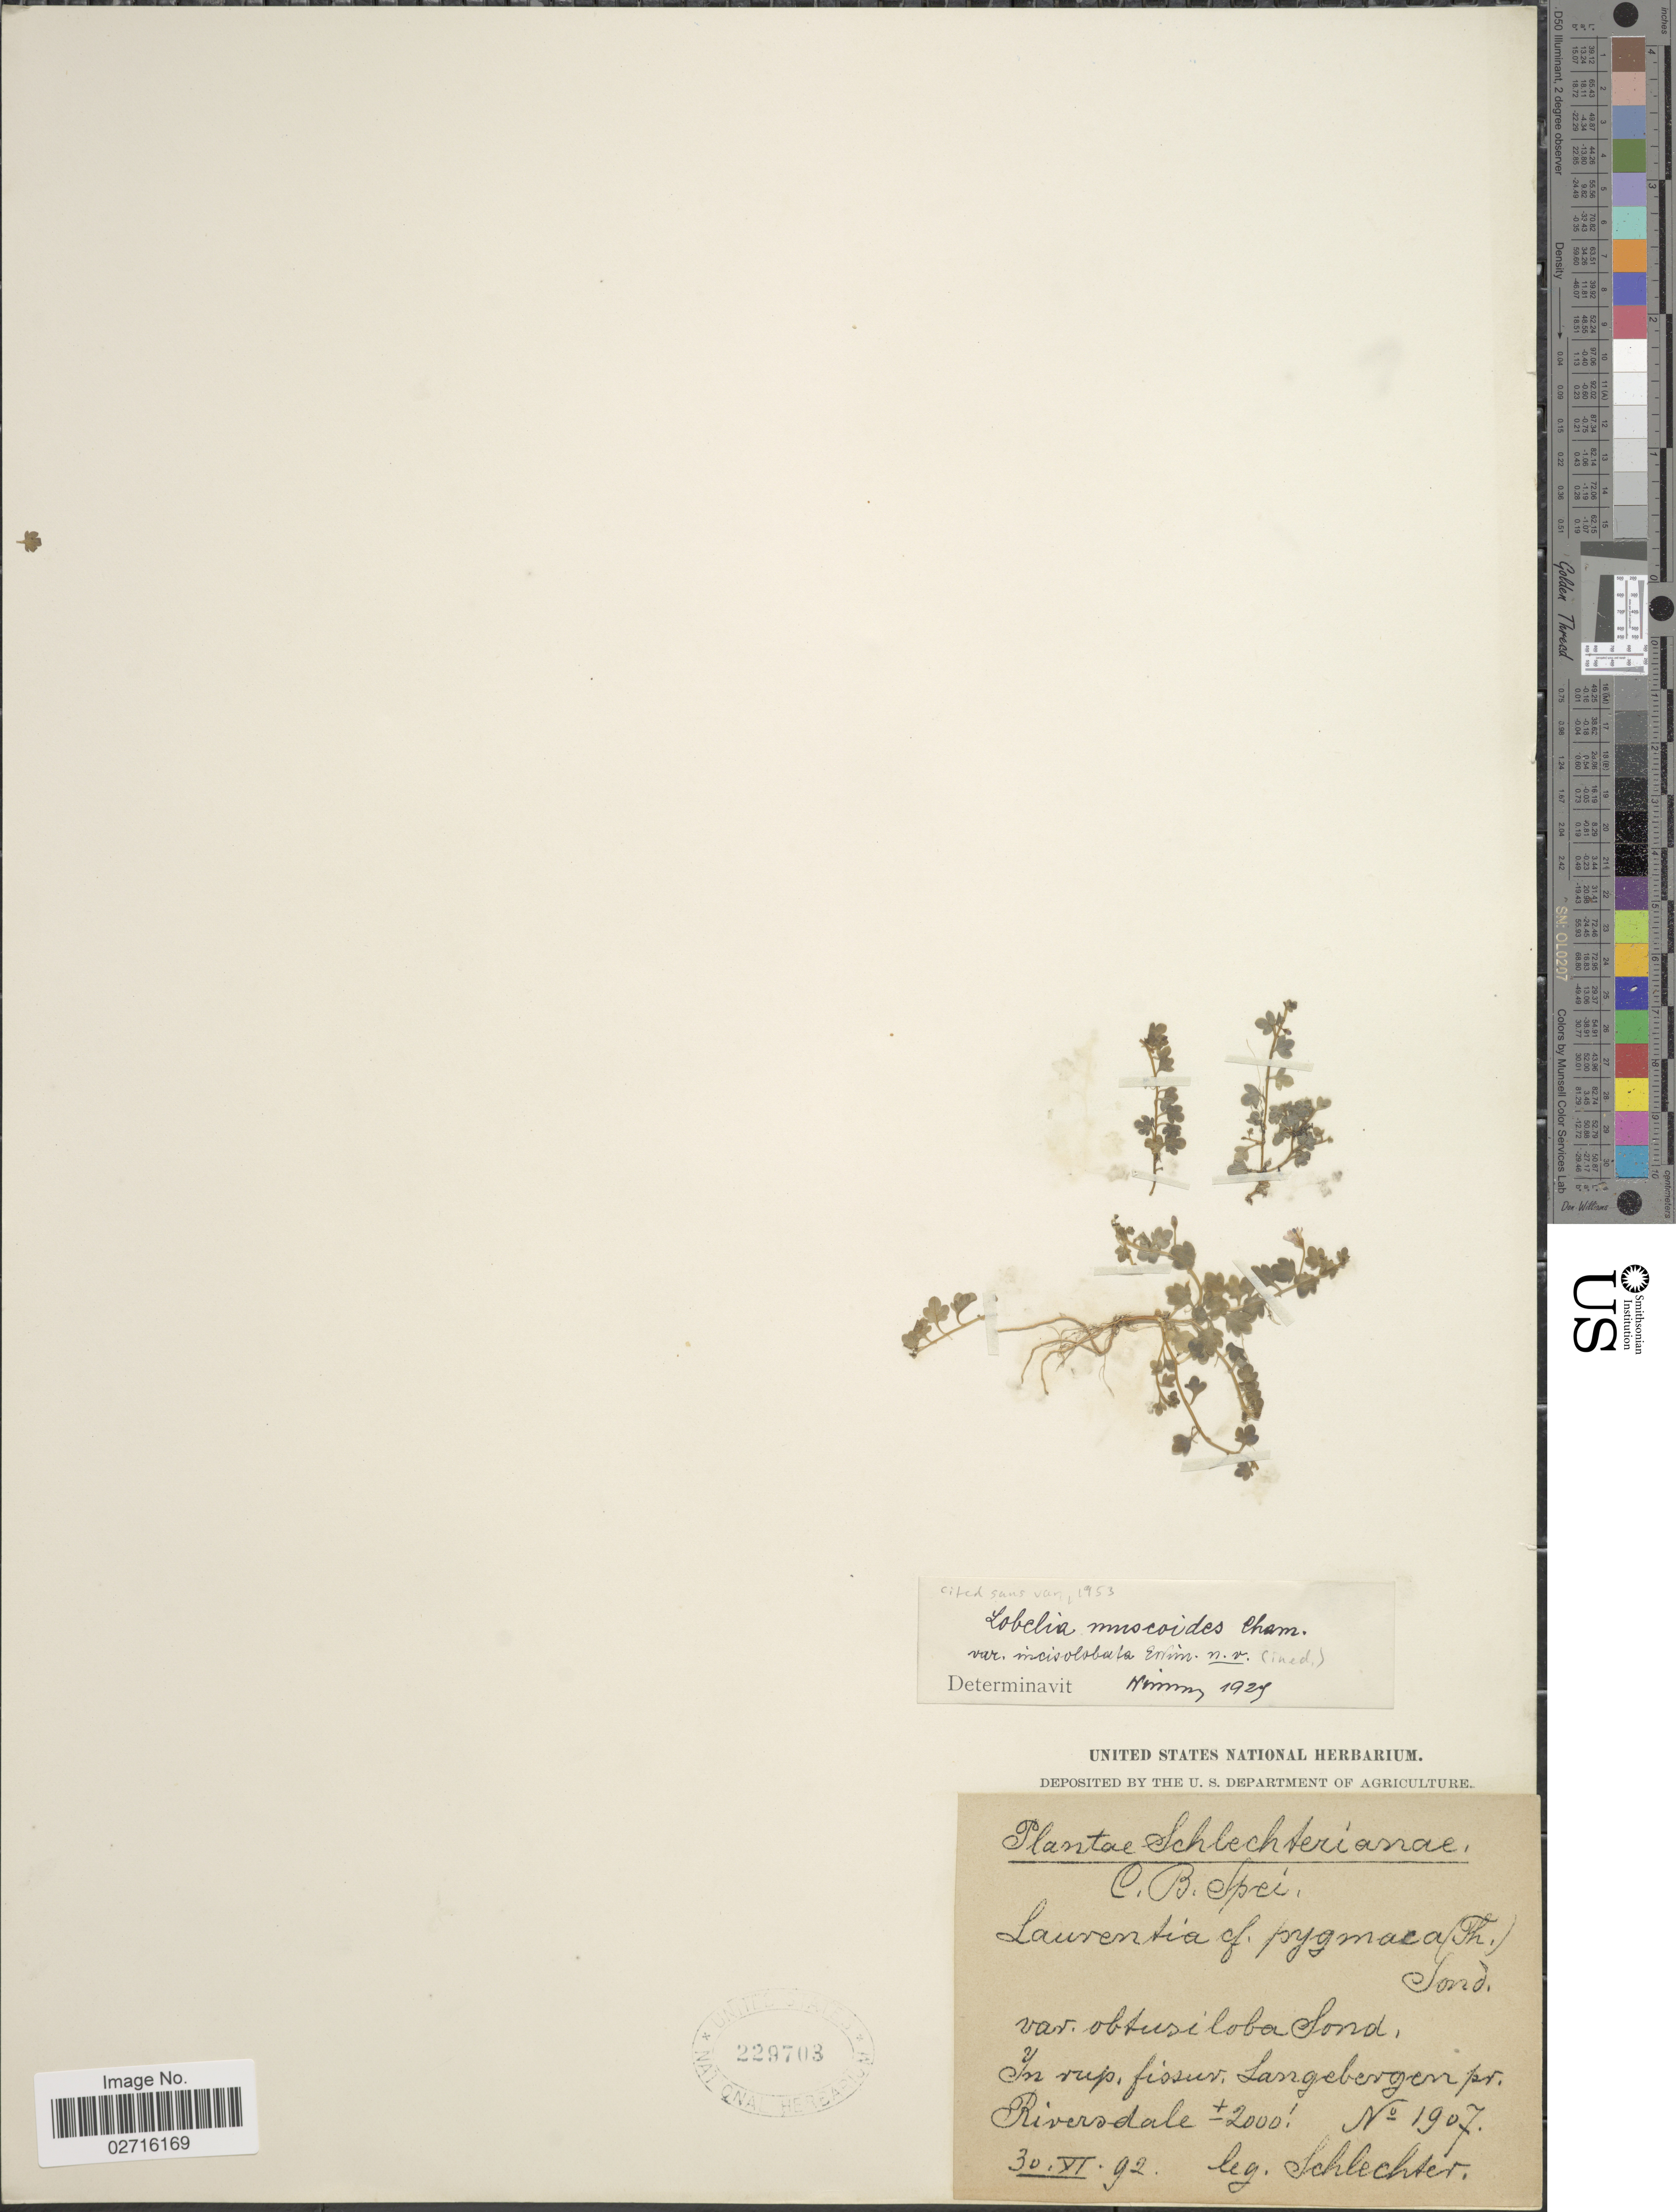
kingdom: Plantae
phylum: Tracheophyta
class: Magnoliopsida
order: Asterales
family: Campanulaceae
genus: Lobelia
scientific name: Lobelia muscoides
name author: Cham.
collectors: Schlechter, --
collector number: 1907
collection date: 1892-06-30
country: South Africa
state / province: Western Cape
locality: C. B. Spei. In rup. fissur. Langebergen pr. Riversdale.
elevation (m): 610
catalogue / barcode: US 229703